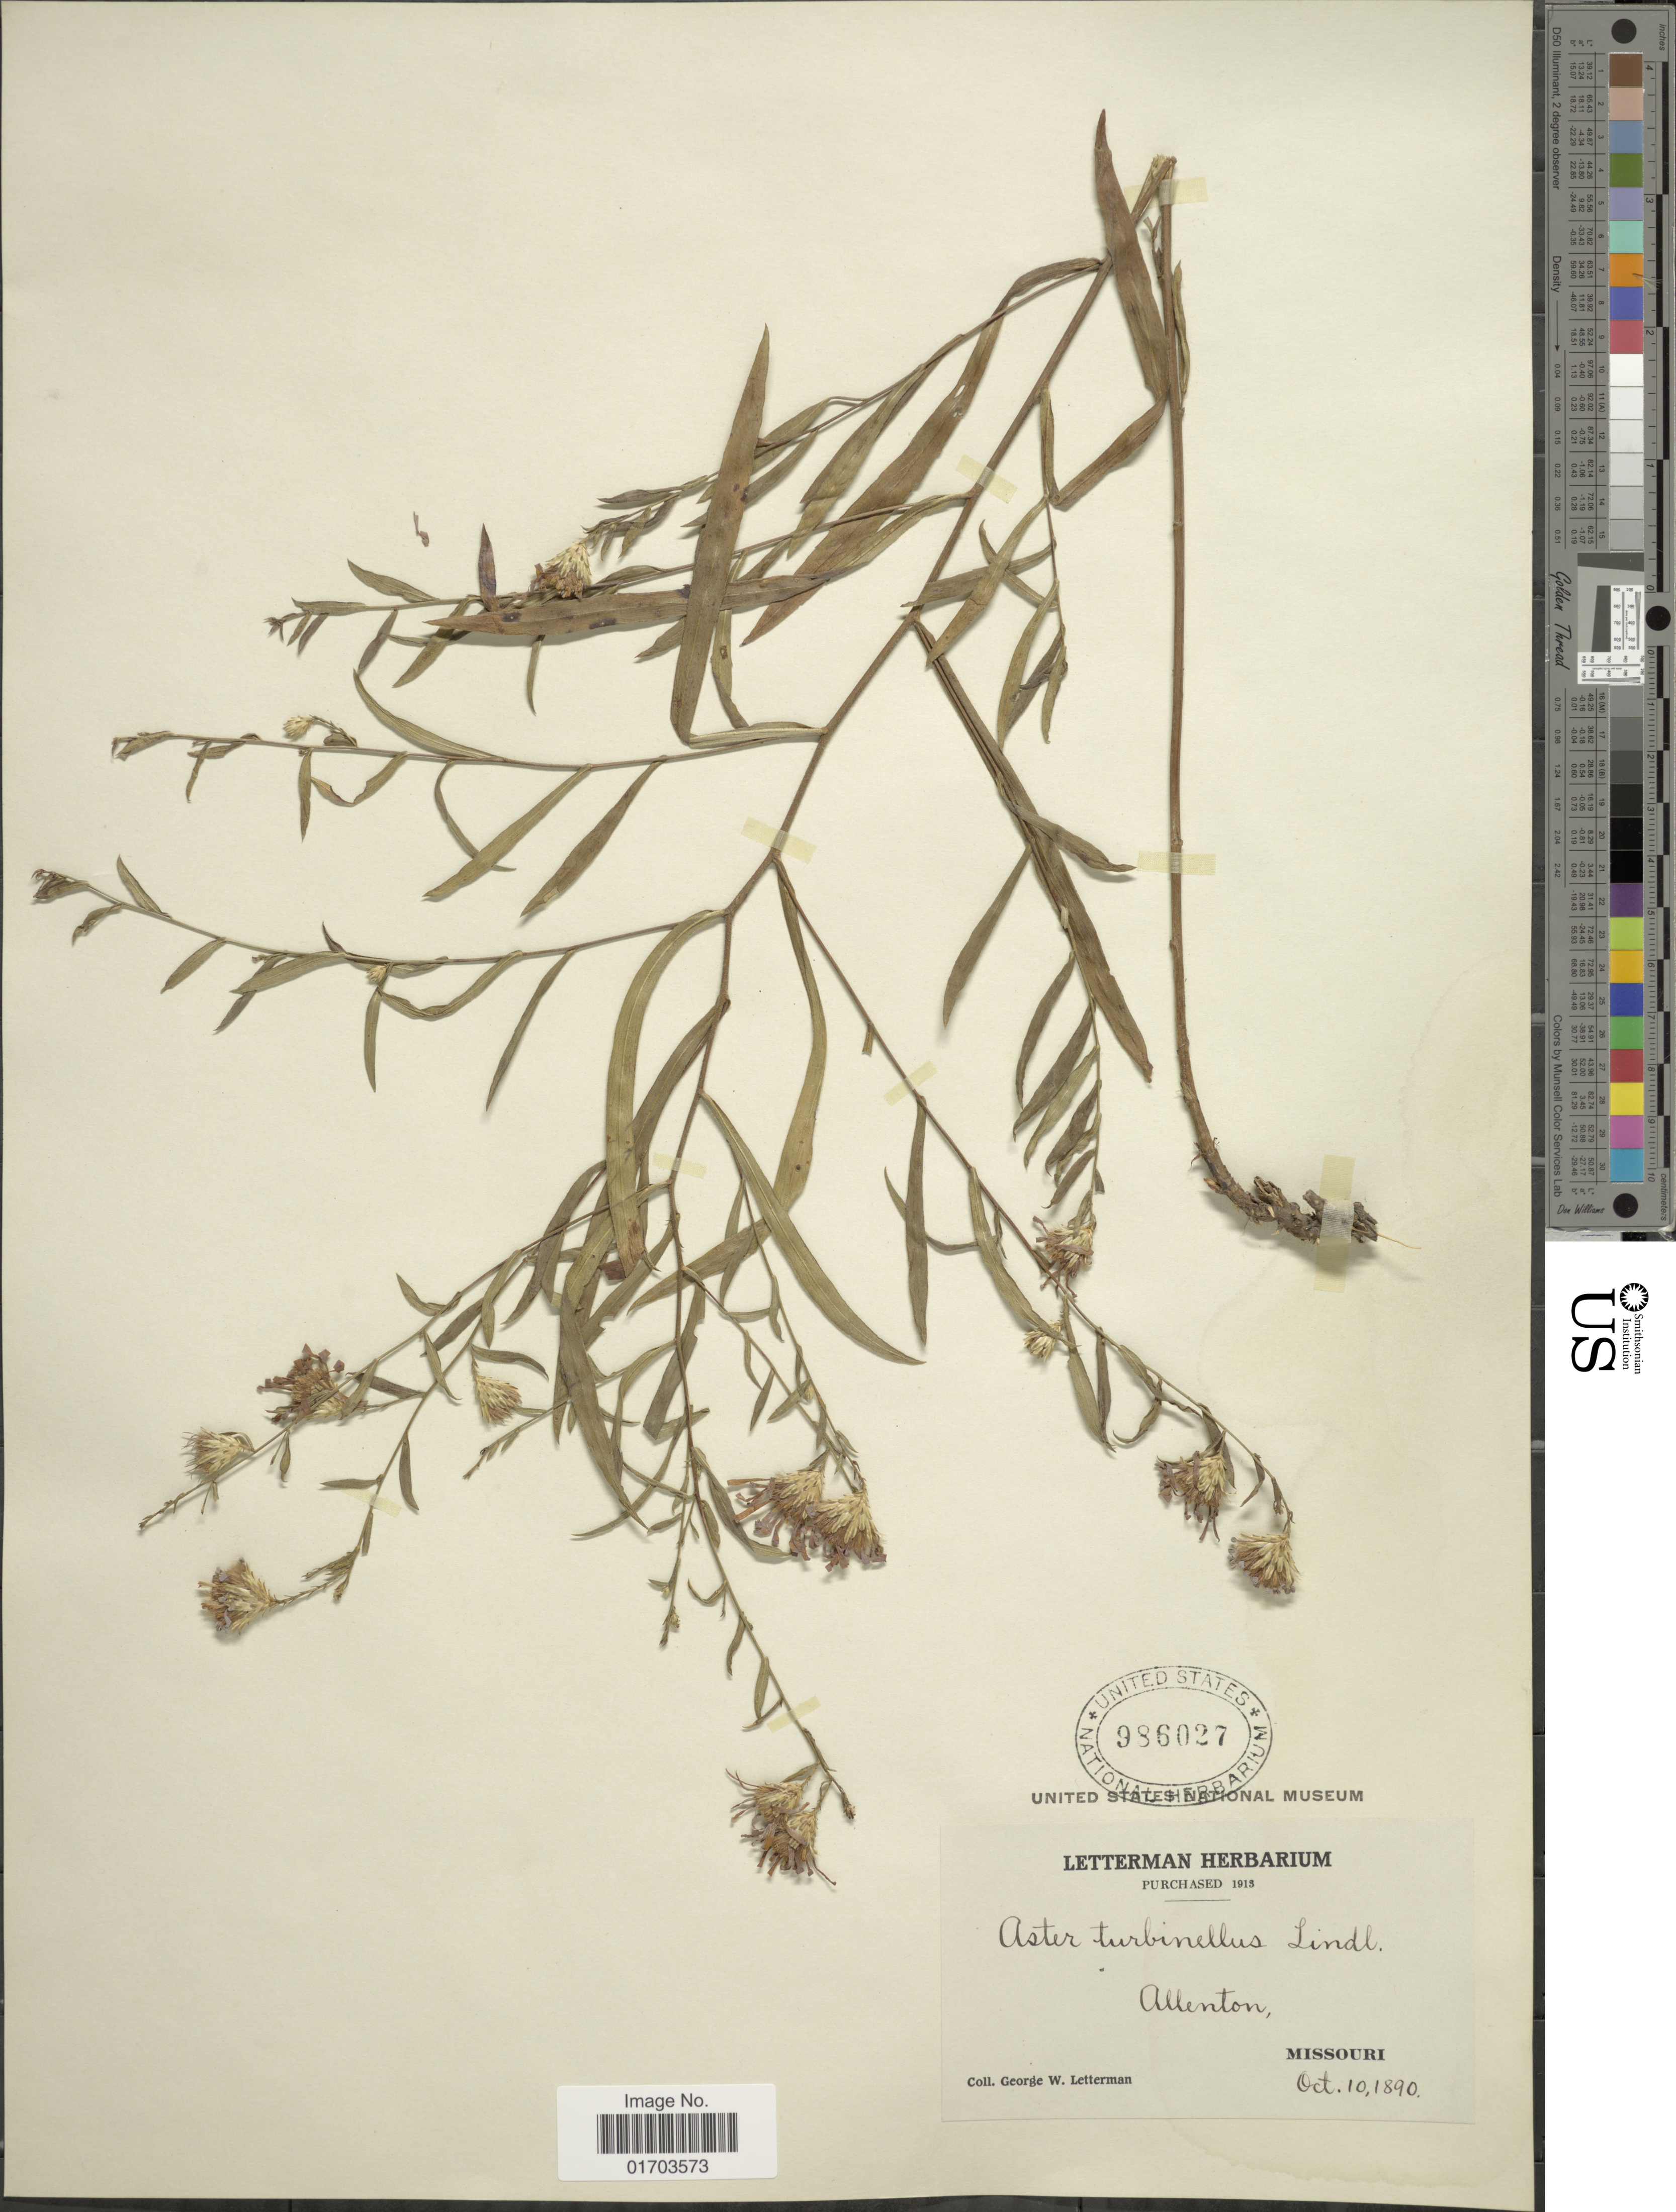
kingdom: Plantae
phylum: Tracheophyta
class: Magnoliopsida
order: Asterales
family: Asteraceae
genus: Symphyotrichum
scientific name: Symphyotrichum turbinellum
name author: (Lindl.) G.L. Nesom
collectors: G. W. Letterman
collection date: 1890-10-10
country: United States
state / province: Missouri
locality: Allenton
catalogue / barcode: US 986027